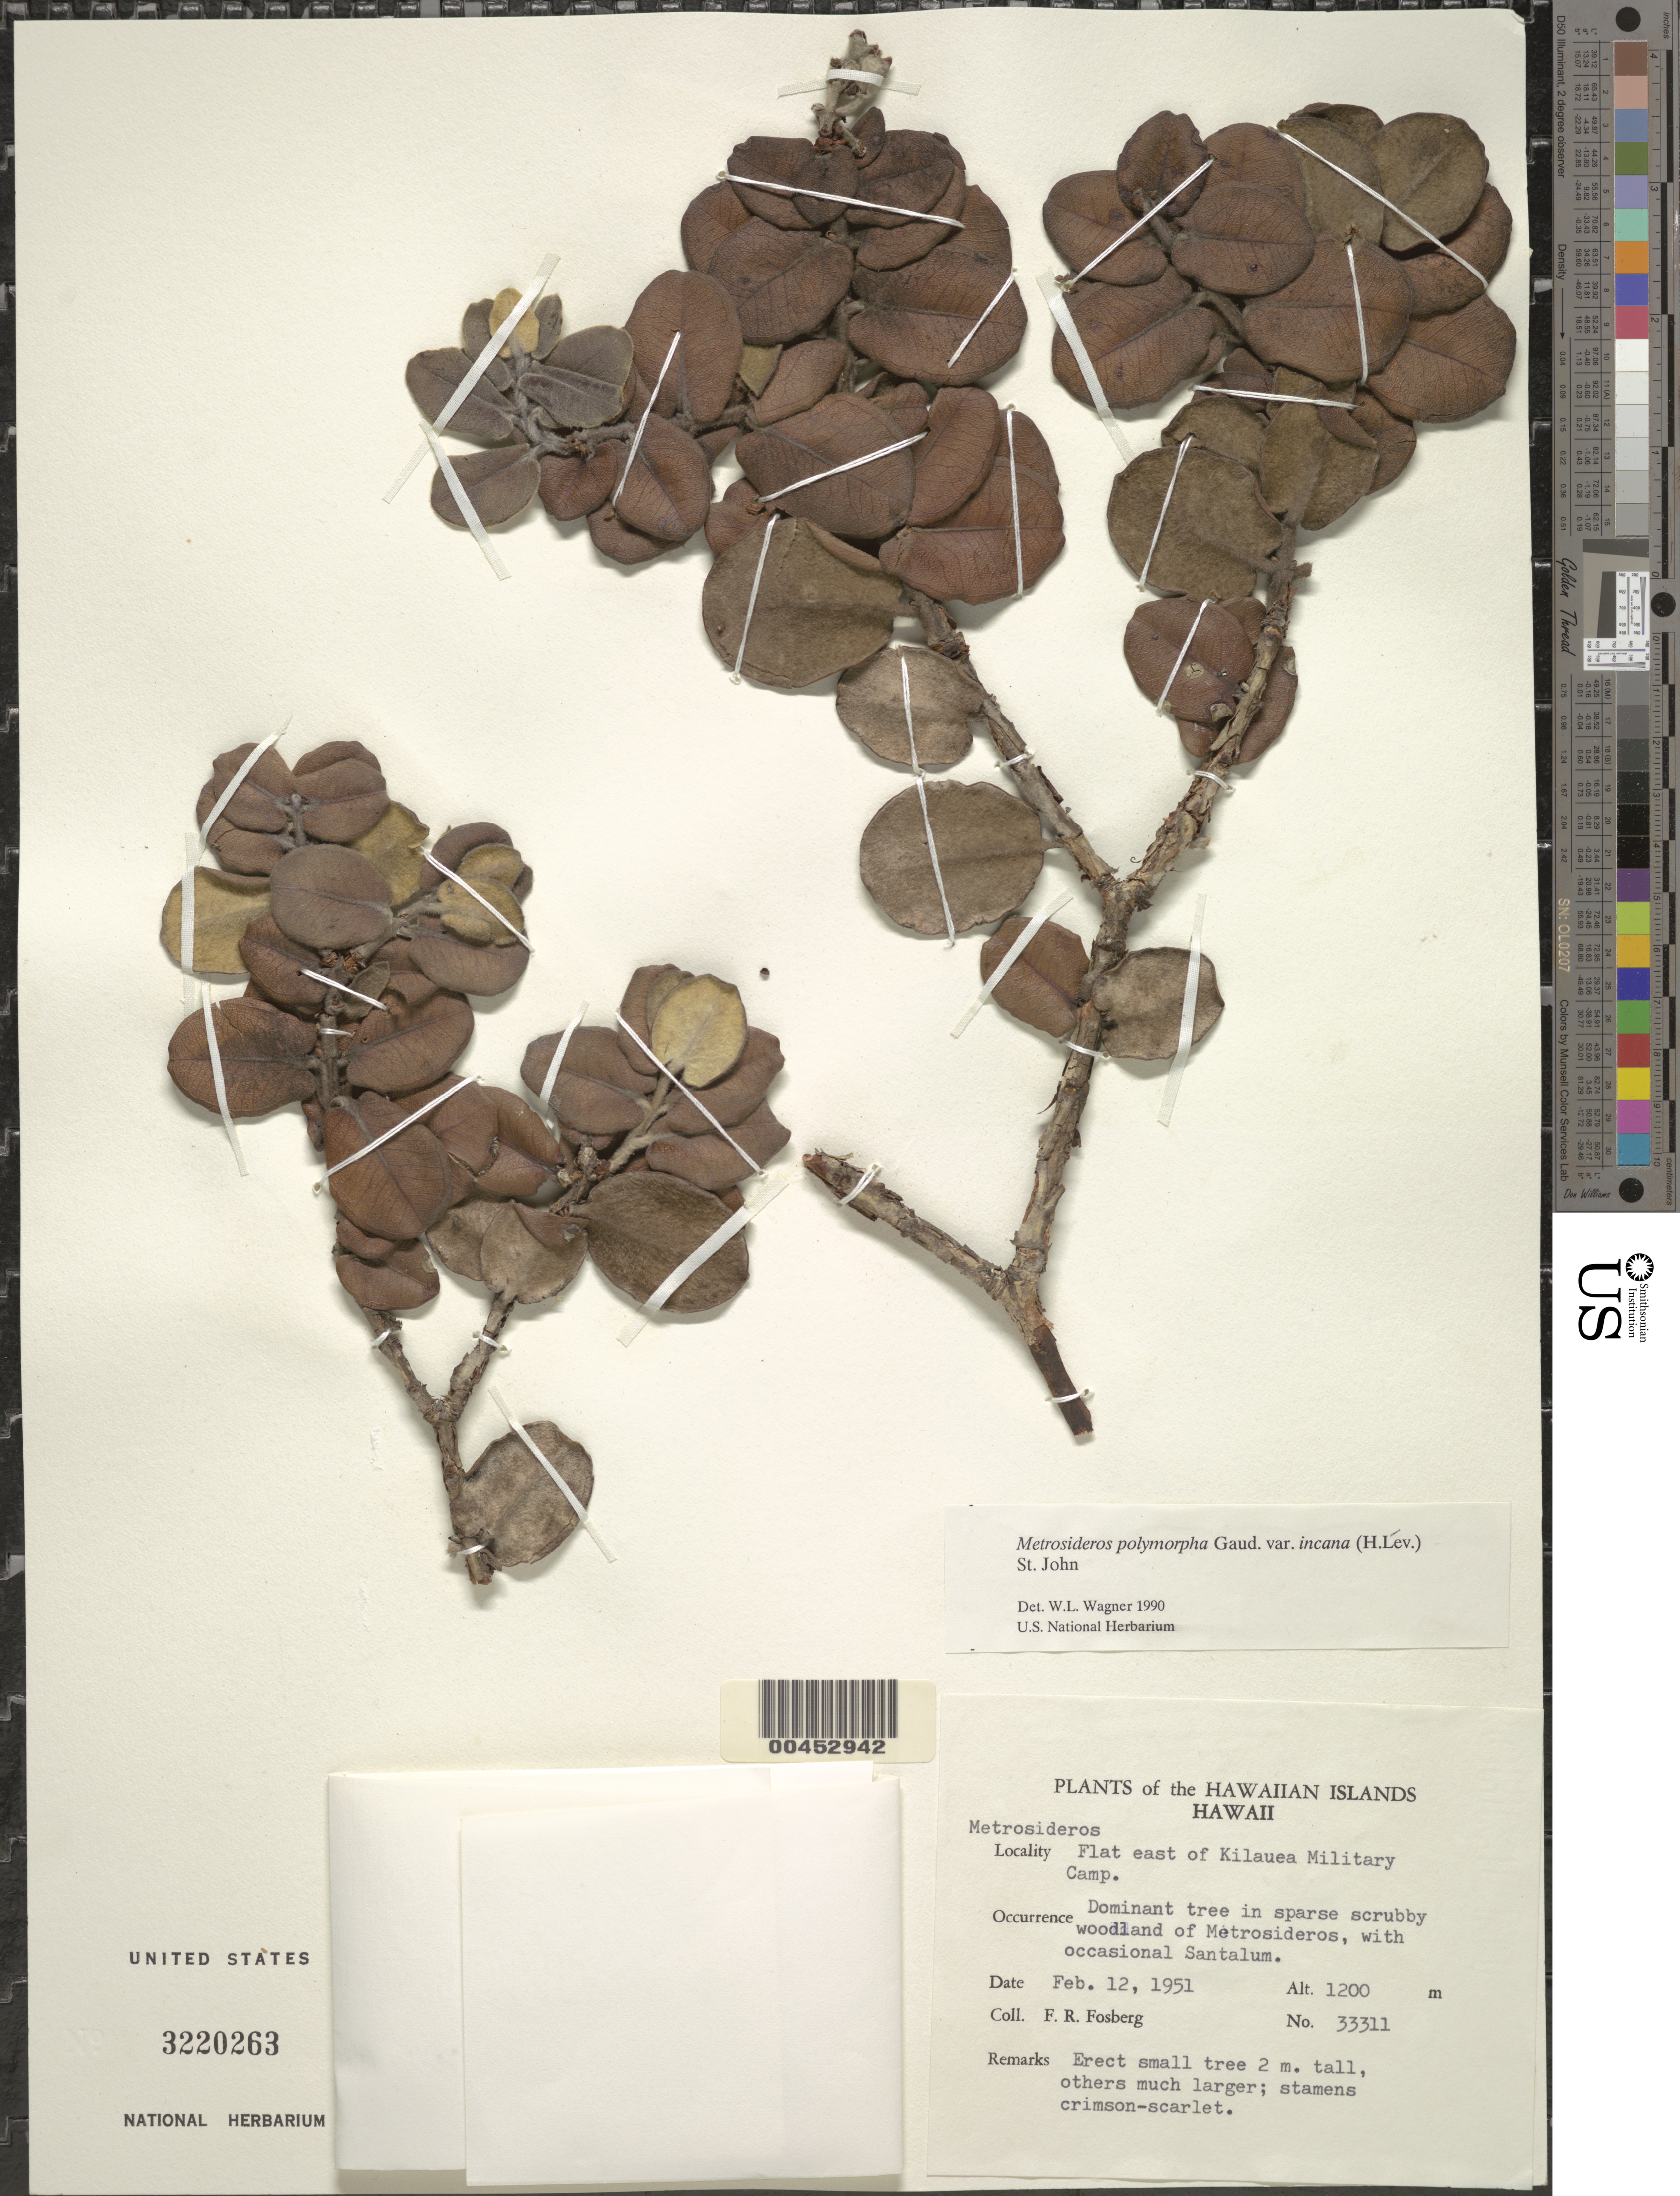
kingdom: Plantae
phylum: Tracheophyta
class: Magnoliopsida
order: Myrtales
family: Myrtaceae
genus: Metrosideros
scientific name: Metrosideros polymorpha var. incana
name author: H. St. John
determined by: Wagner, W. L., (BOT), Smithsonian Institution - National Museum of Natural History (UNITED STATES)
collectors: F. R. Fosberg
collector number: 33311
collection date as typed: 12 Feb 1951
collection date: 1951-02-12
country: United States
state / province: Hawaii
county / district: Hawaii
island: Hawaii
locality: Flat E of Kilauea Military Camp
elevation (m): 1200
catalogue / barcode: US 3220263